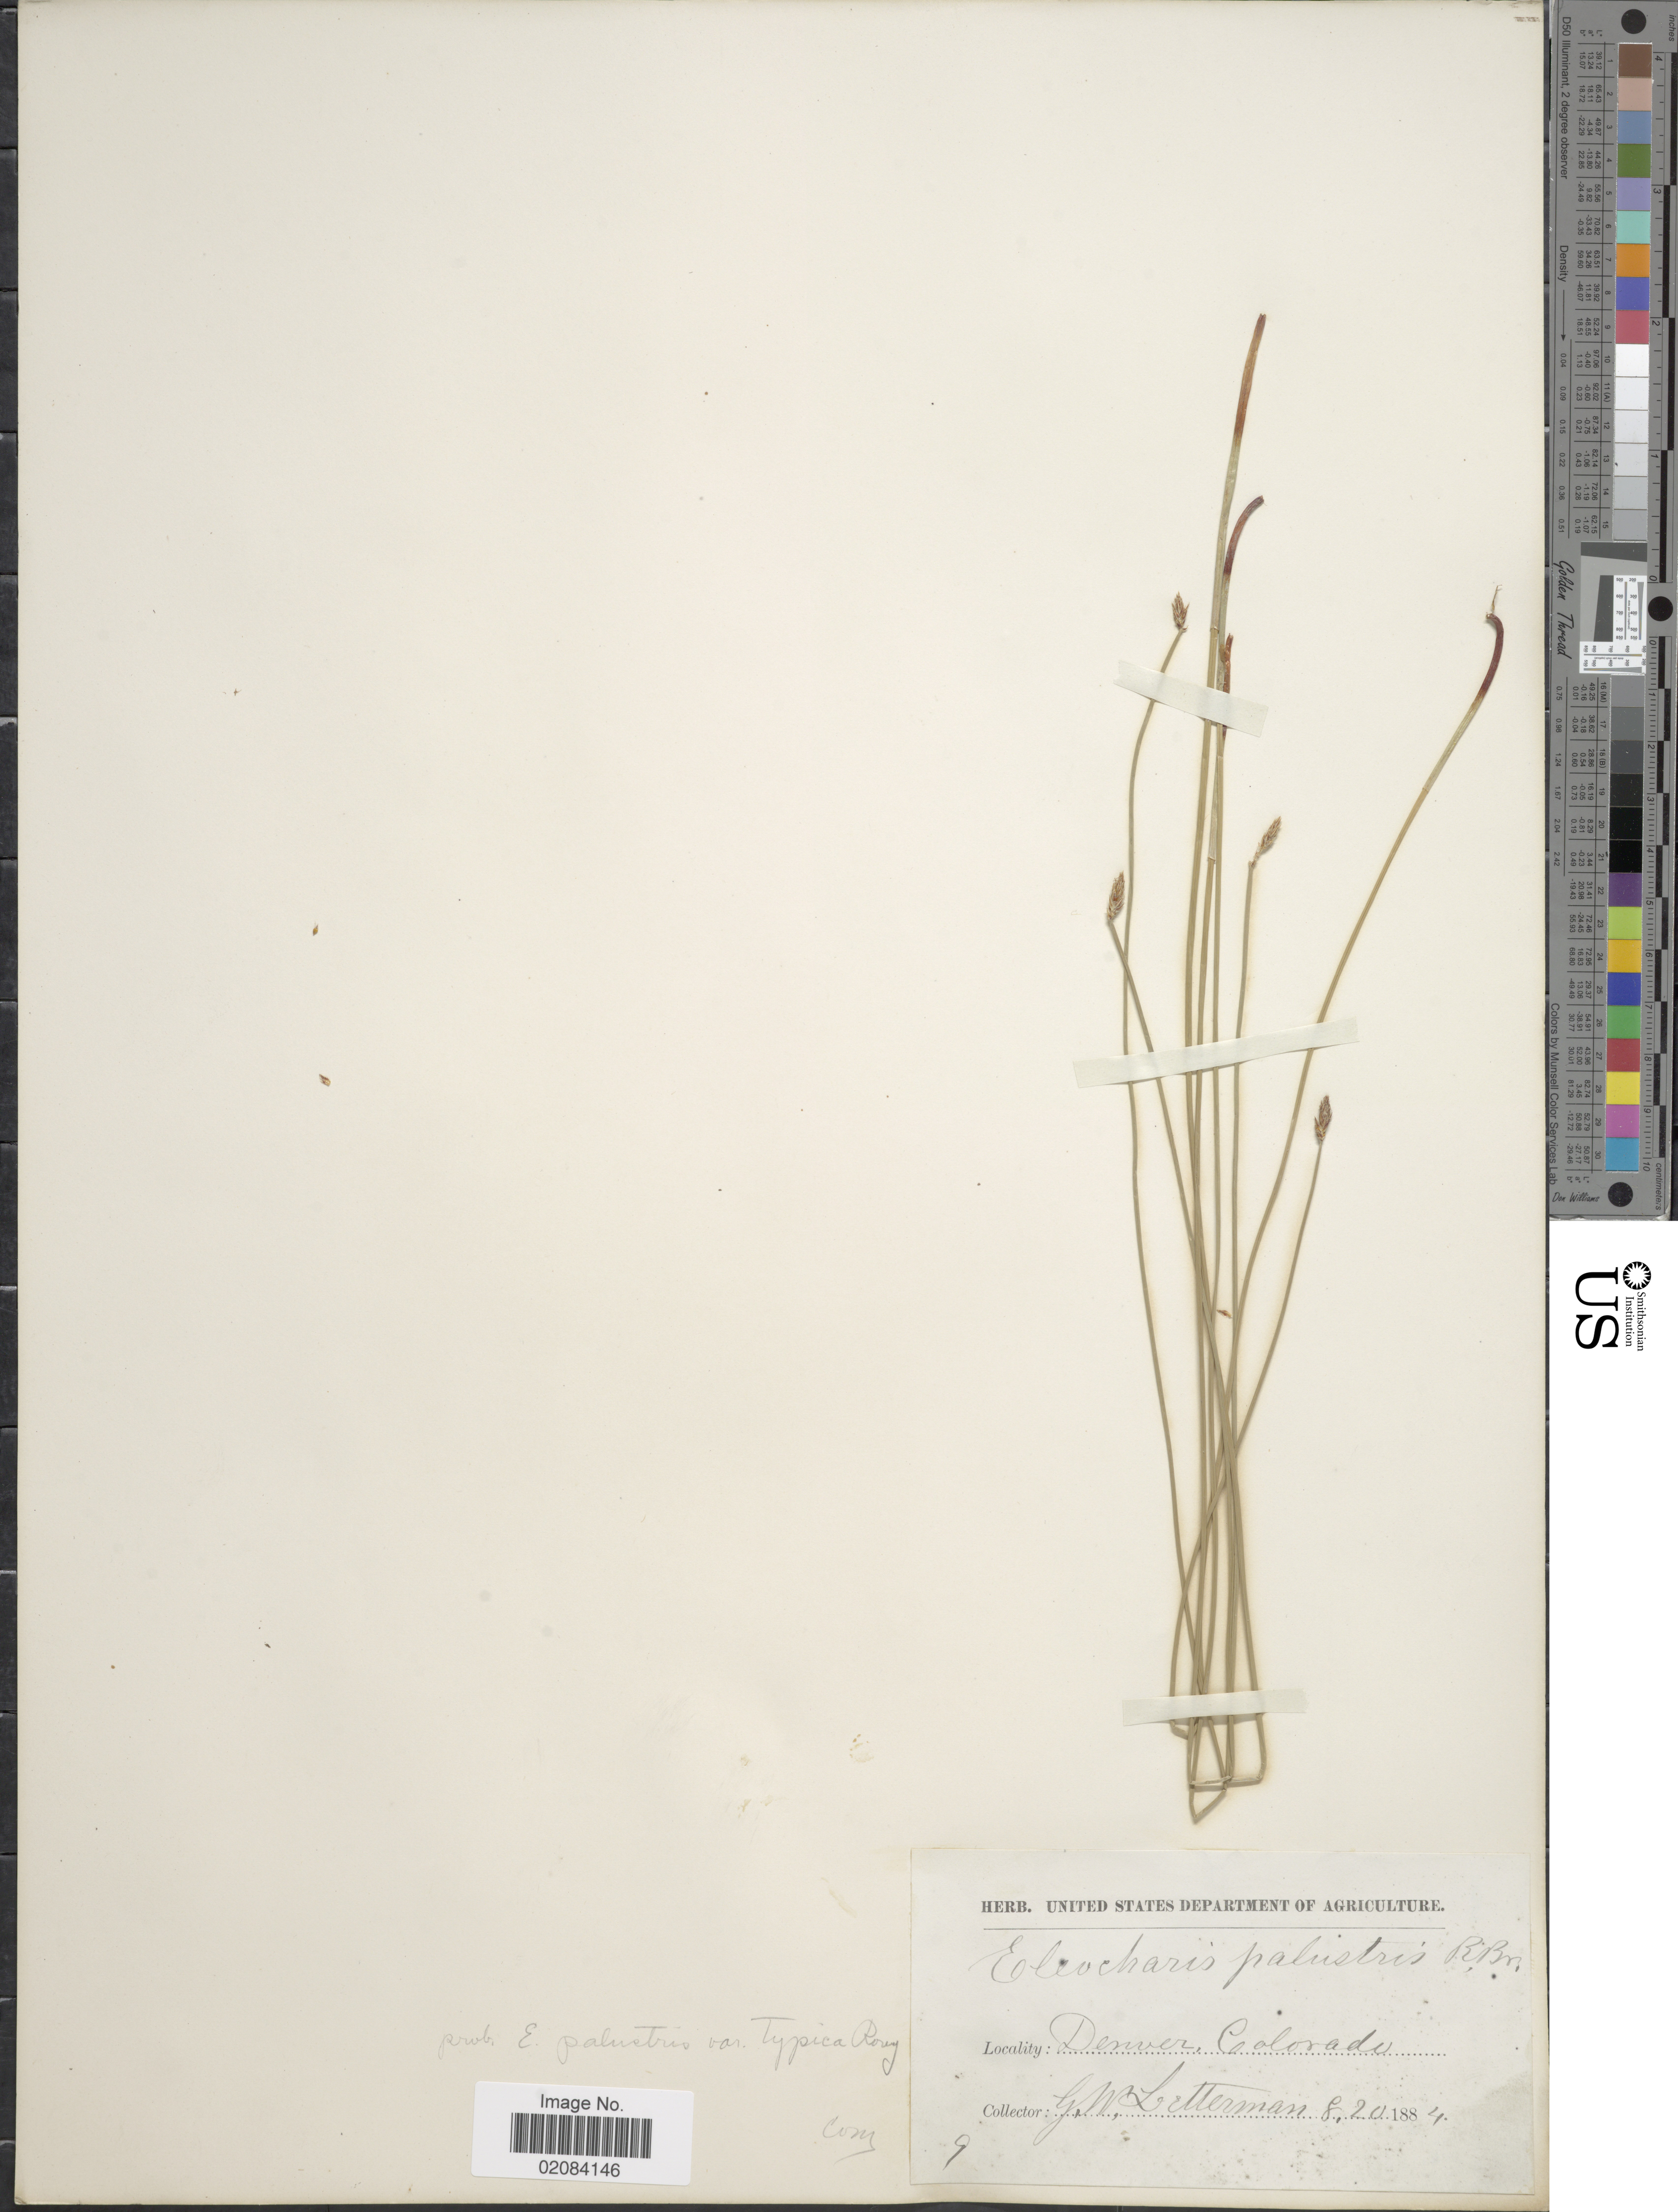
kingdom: Plantae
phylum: Tracheophyta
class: Liliopsida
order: Poales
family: Cyperaceae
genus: Eleocharis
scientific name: Eleocharis palustris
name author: (L.) Roem. & Schult.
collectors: G. W. Letterman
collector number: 9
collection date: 1884-08-20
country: United States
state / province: Colorado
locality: Denver Colorado.